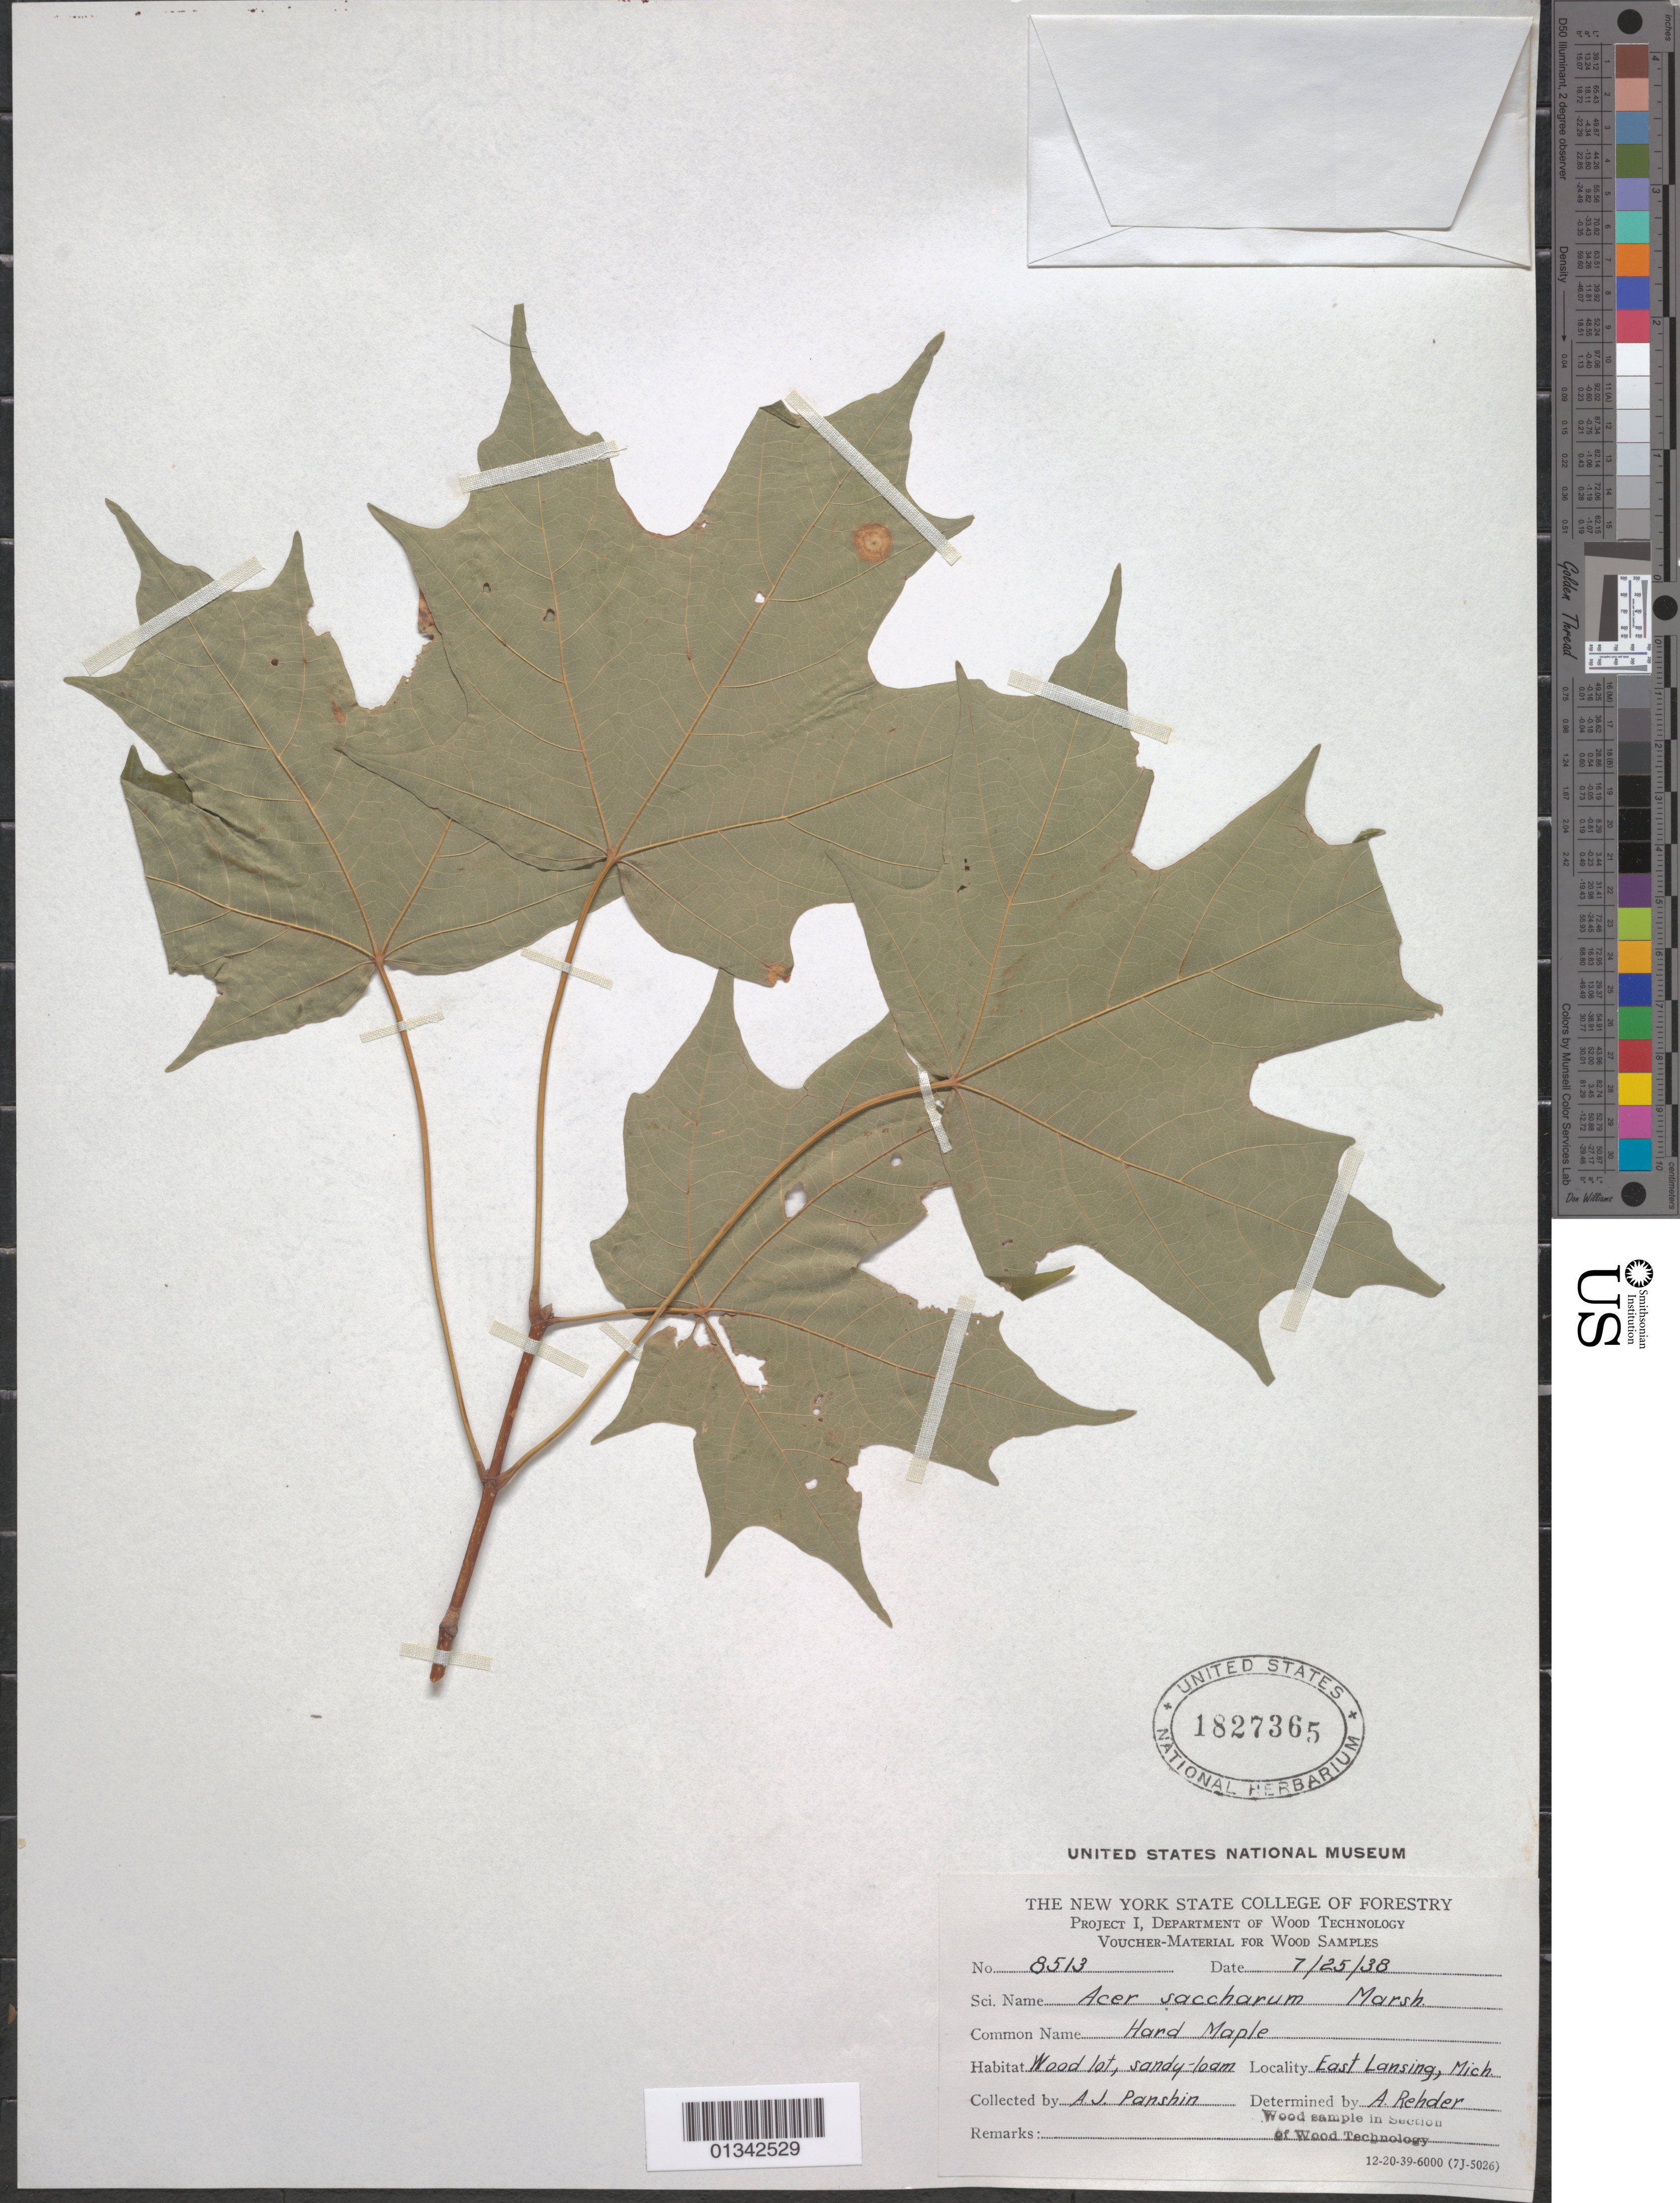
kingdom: Plantae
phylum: Tracheophyta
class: Magnoliopsida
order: Sapindales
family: Sapindaceae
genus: Acer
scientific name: Acer saccharum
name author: Marshall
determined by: Rehder, Alfred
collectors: A. Panshin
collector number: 8513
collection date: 1938-07-25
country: United States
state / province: Michigan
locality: East Lansing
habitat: Wood lot, sandy-loam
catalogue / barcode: US 1827365